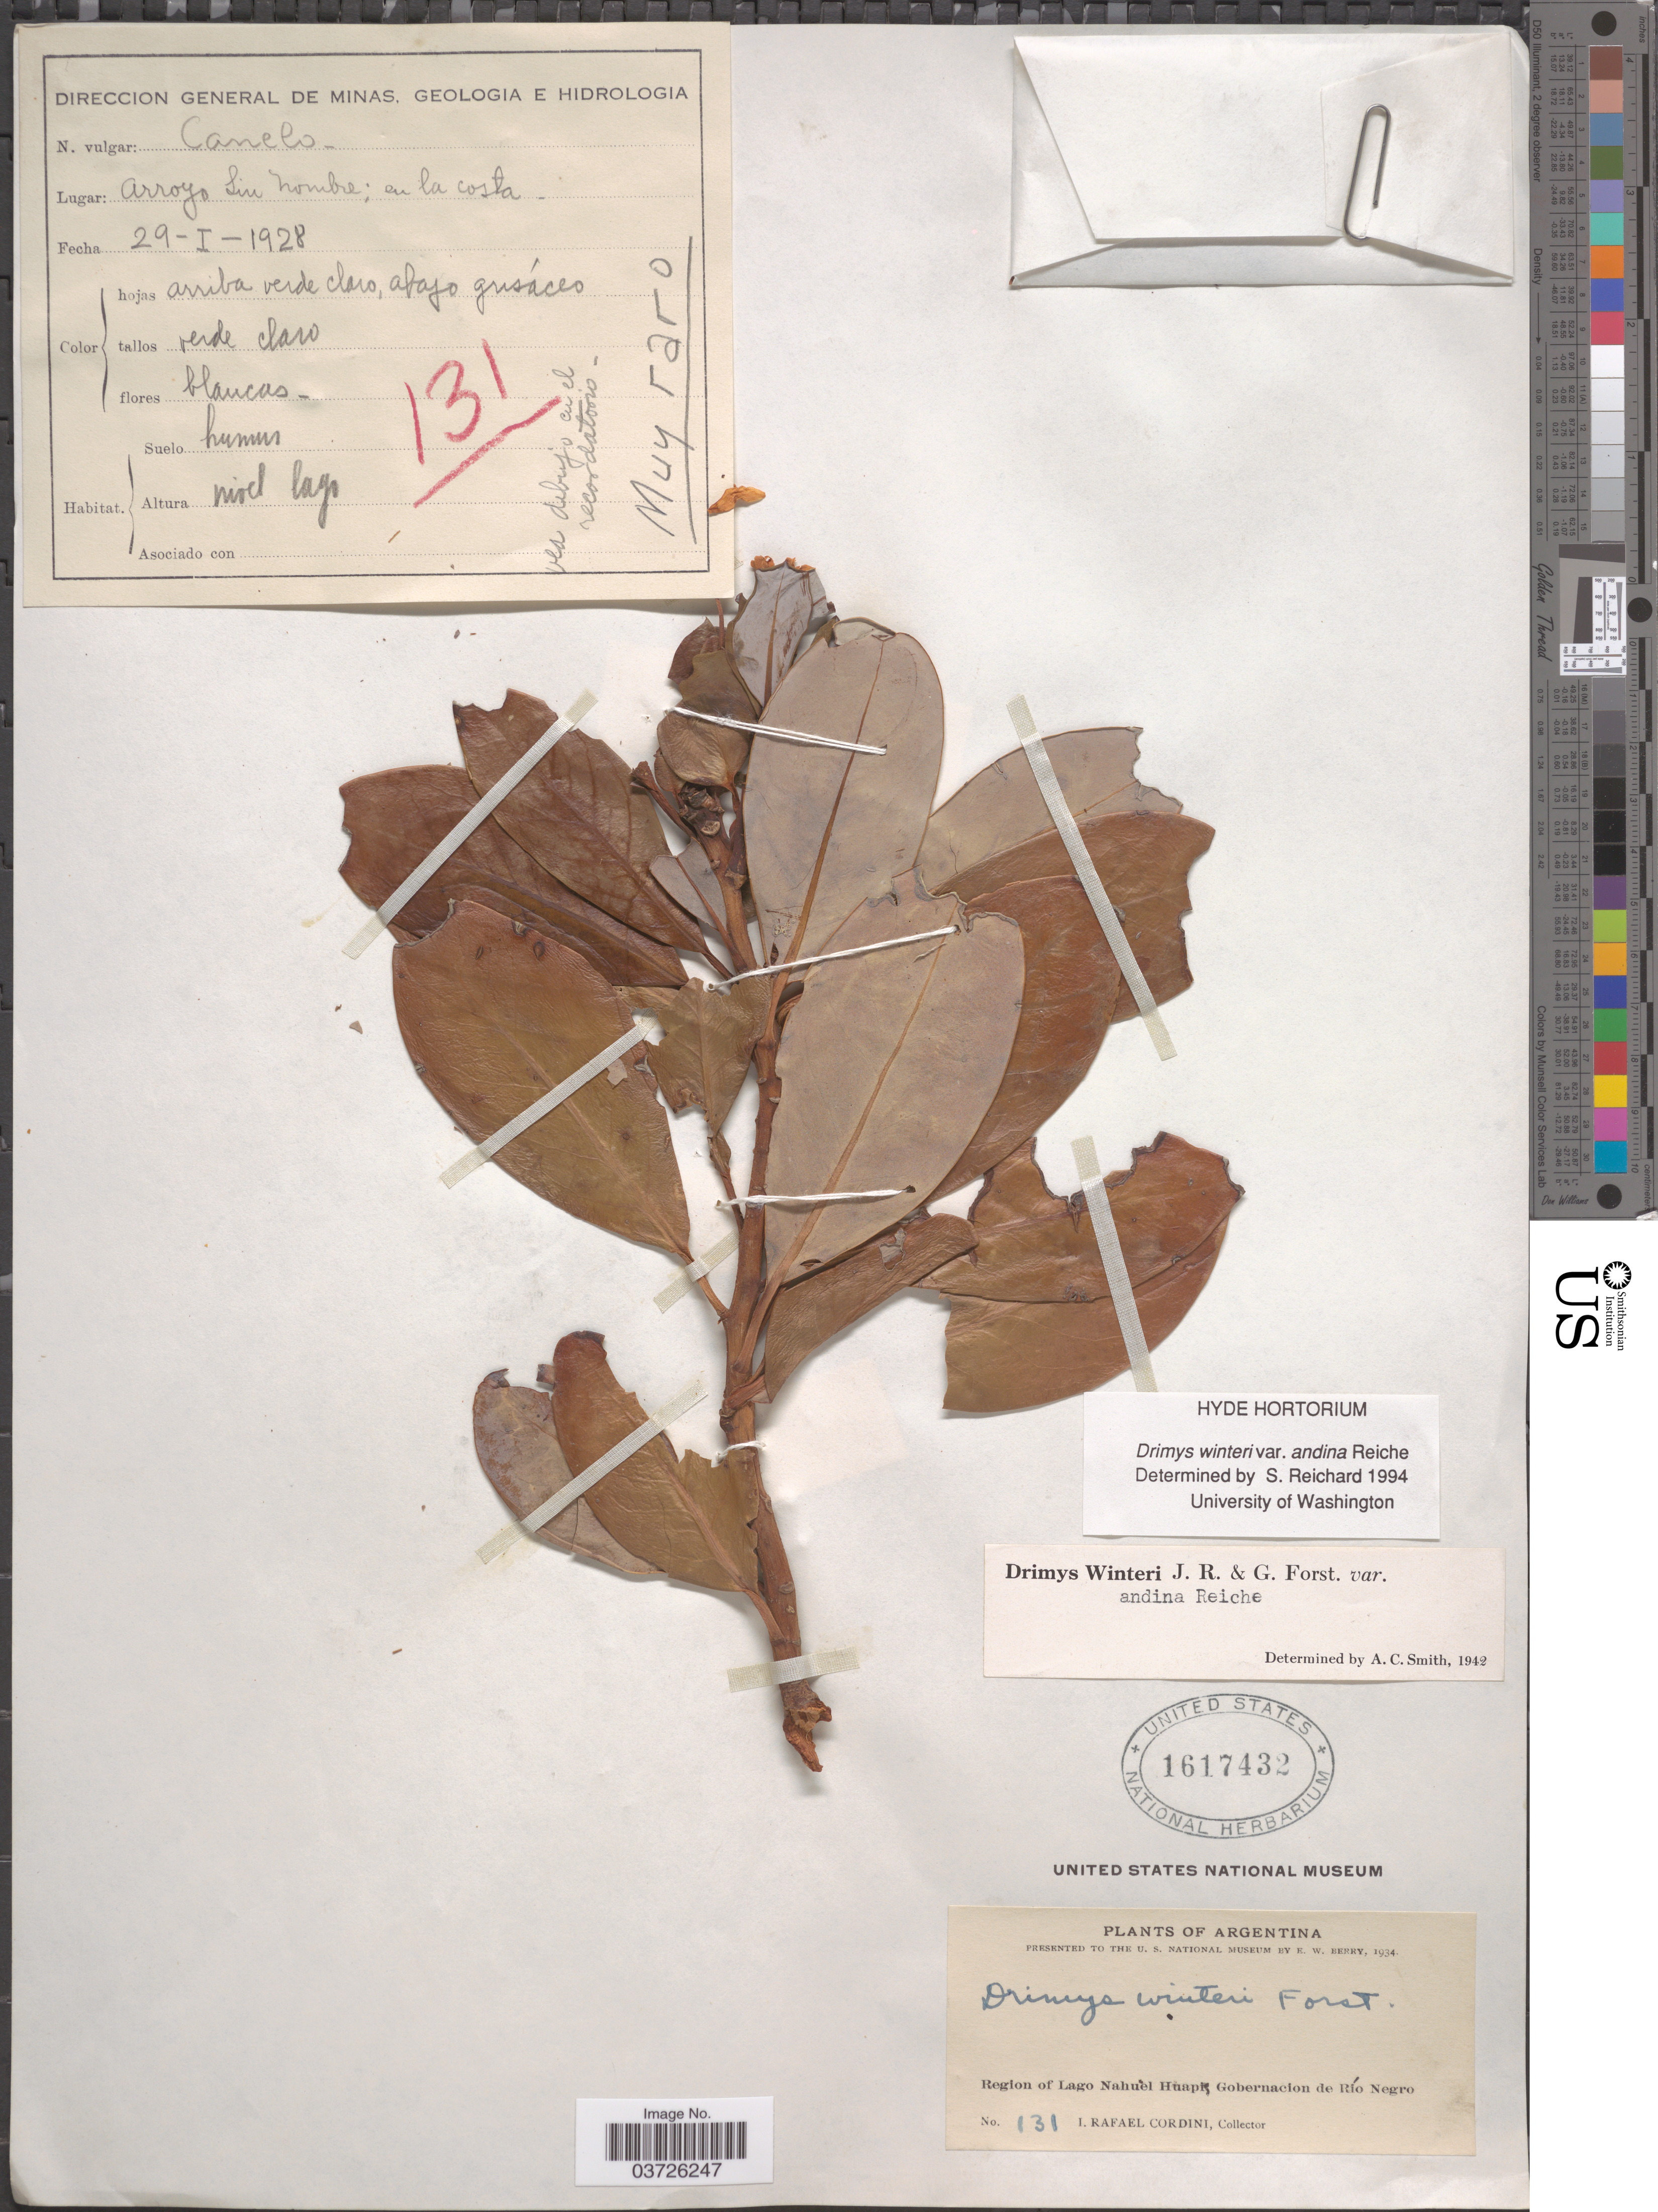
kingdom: Plantae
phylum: Tracheophyta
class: Magnoliopsida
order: Canellales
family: Winteraceae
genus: Drimys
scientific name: Drimys winteri var. andina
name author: Reiche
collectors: I. Cordini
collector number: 131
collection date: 1928-01-29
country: Argentina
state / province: Rio Negro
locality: Arroyo sin Nombre: en la costa. Region of Lago Nahuel Huapi; Gobernacion de Río Negro.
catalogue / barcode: US 1617432